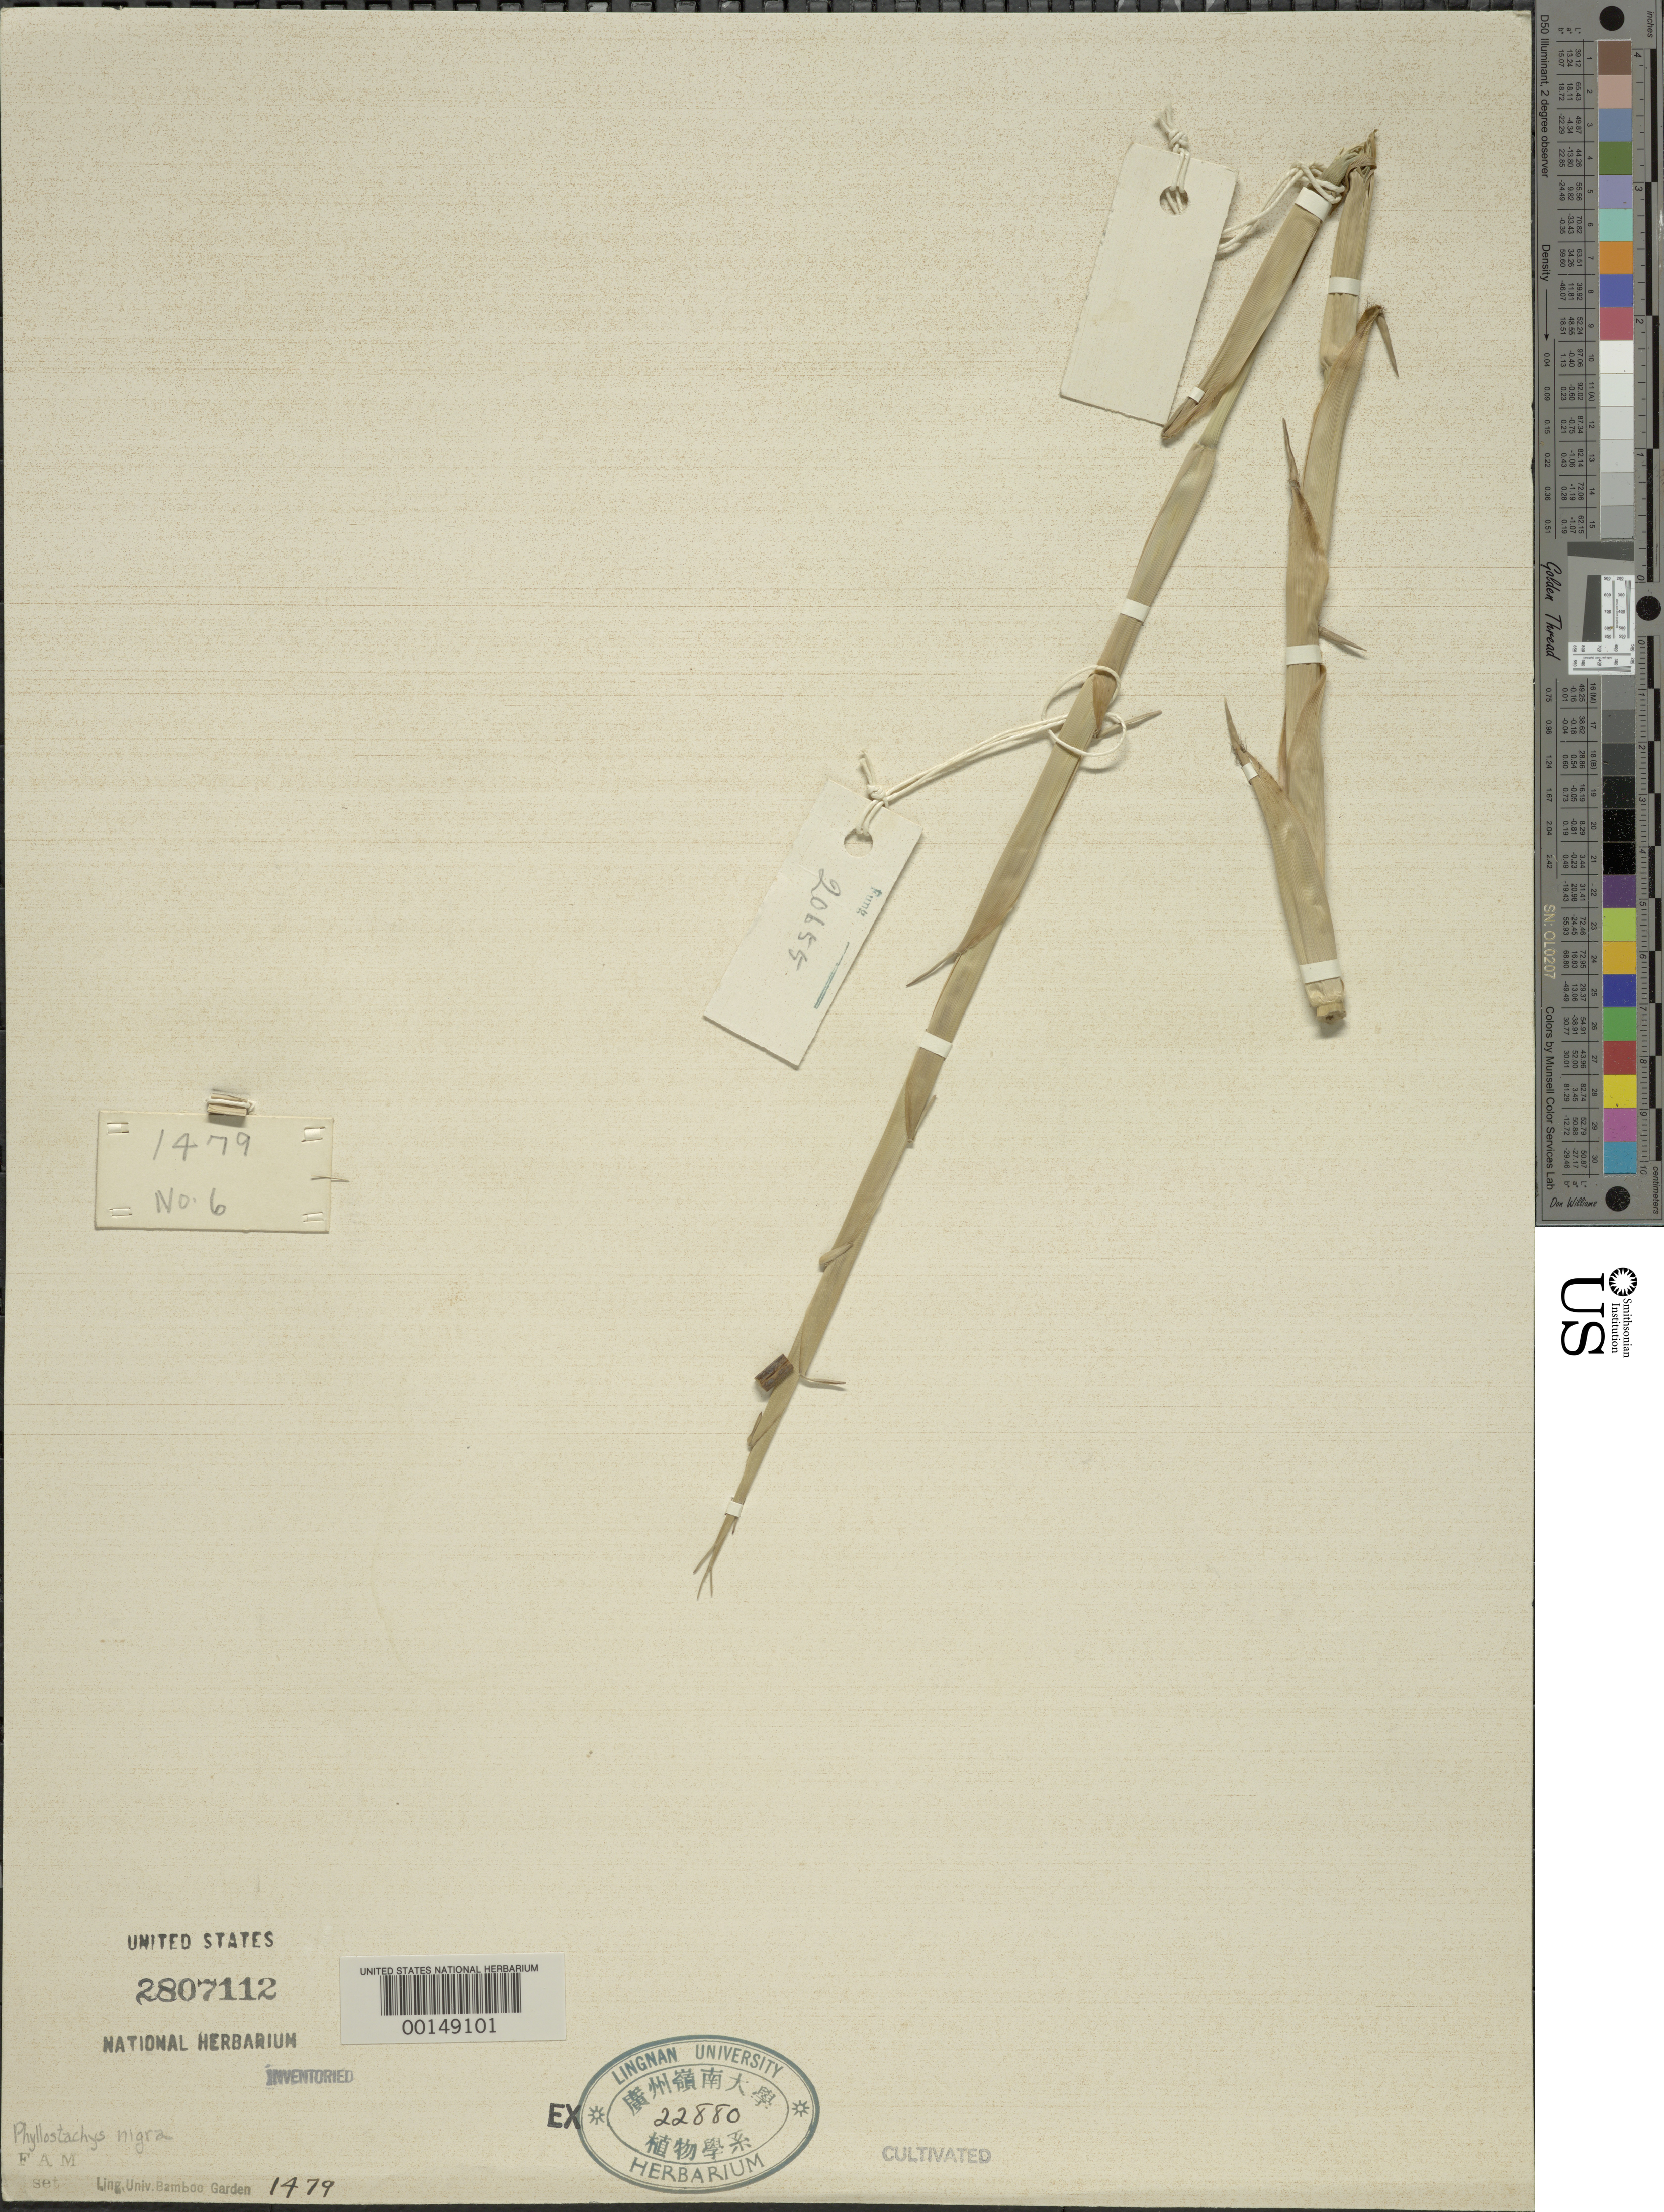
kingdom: Plantae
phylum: Tracheophyta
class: Liliopsida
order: Poales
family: Poaceae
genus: Phyllostachys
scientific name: Phyllostachys nigra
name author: (Lodd. ex Lindl.) Munro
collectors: H. L. Fung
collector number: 20655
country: China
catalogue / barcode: US 2807112